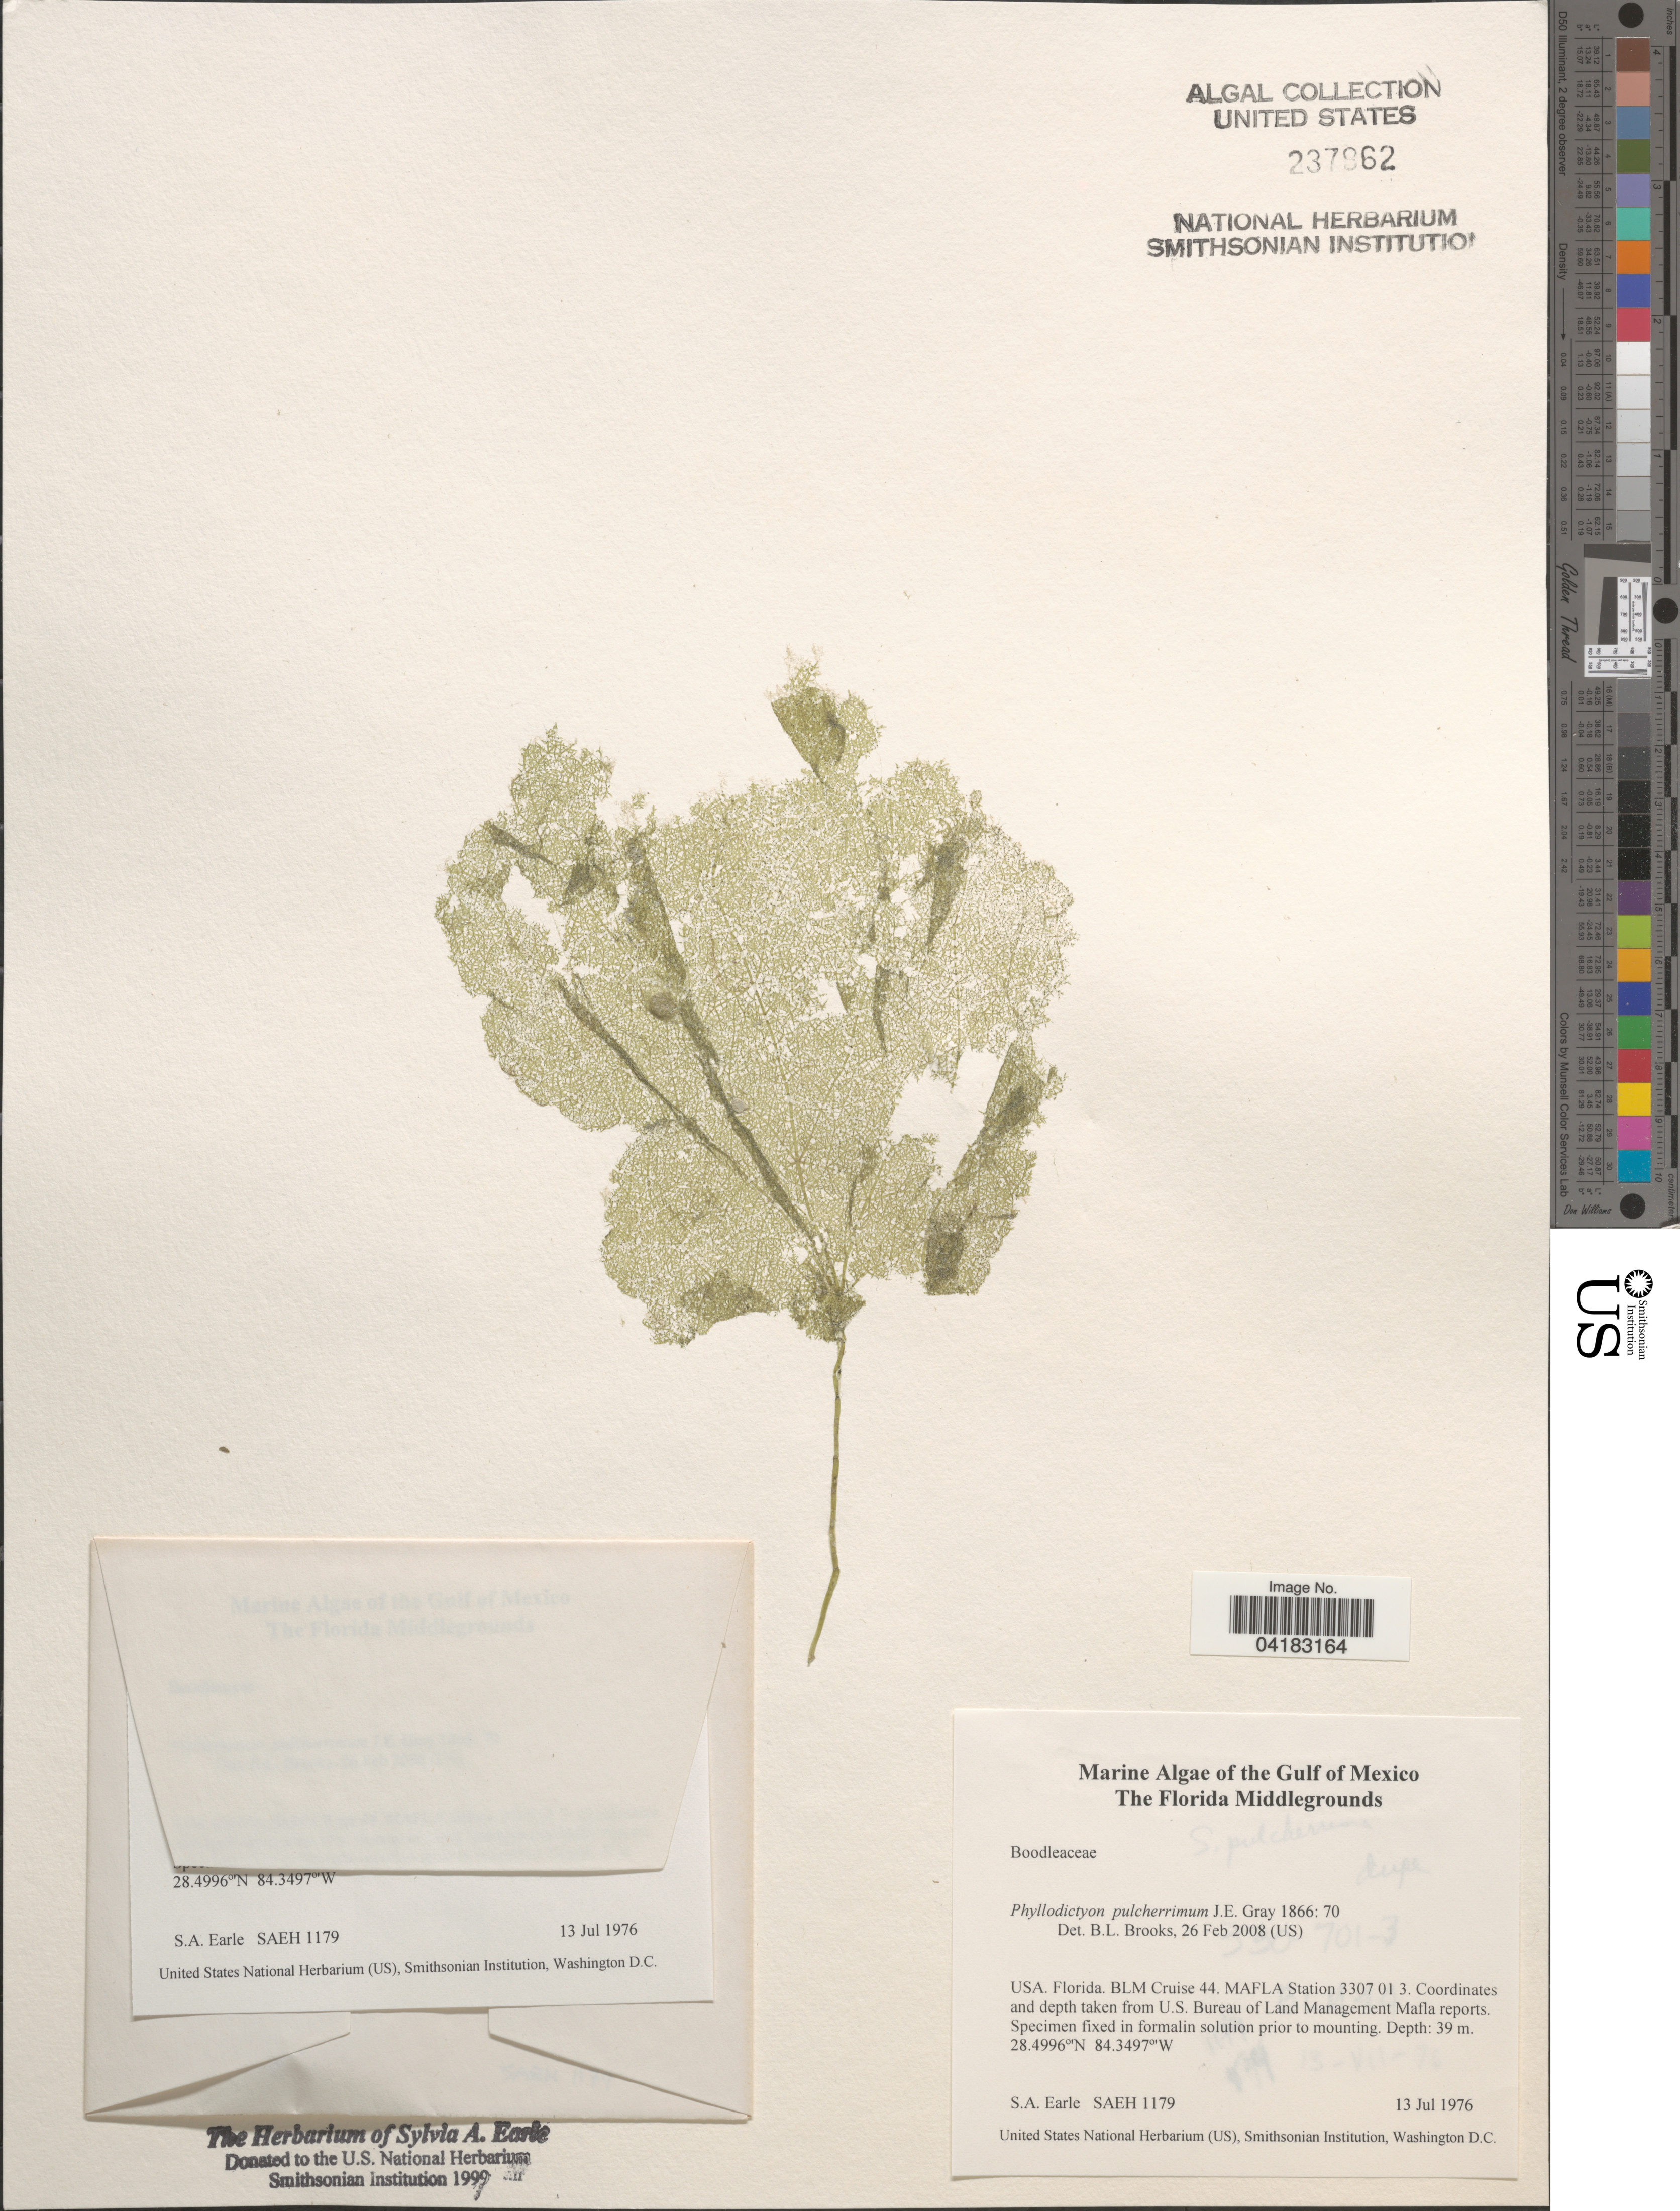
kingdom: Plantae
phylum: Chlorophyta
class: Ulvophyceae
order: Siphonocladales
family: Boodleaceae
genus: Phyllodictyon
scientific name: Phyllodictyon pulcherrimum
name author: J.E. Gray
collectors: S. A. Earle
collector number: SAEH1179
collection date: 1976-07-13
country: United States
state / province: Florida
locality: Gulf of Mexico. The Florida Middlegrounds. BLM Cruise 44. MAFLA Station 3307 01 3.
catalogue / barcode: US 237962